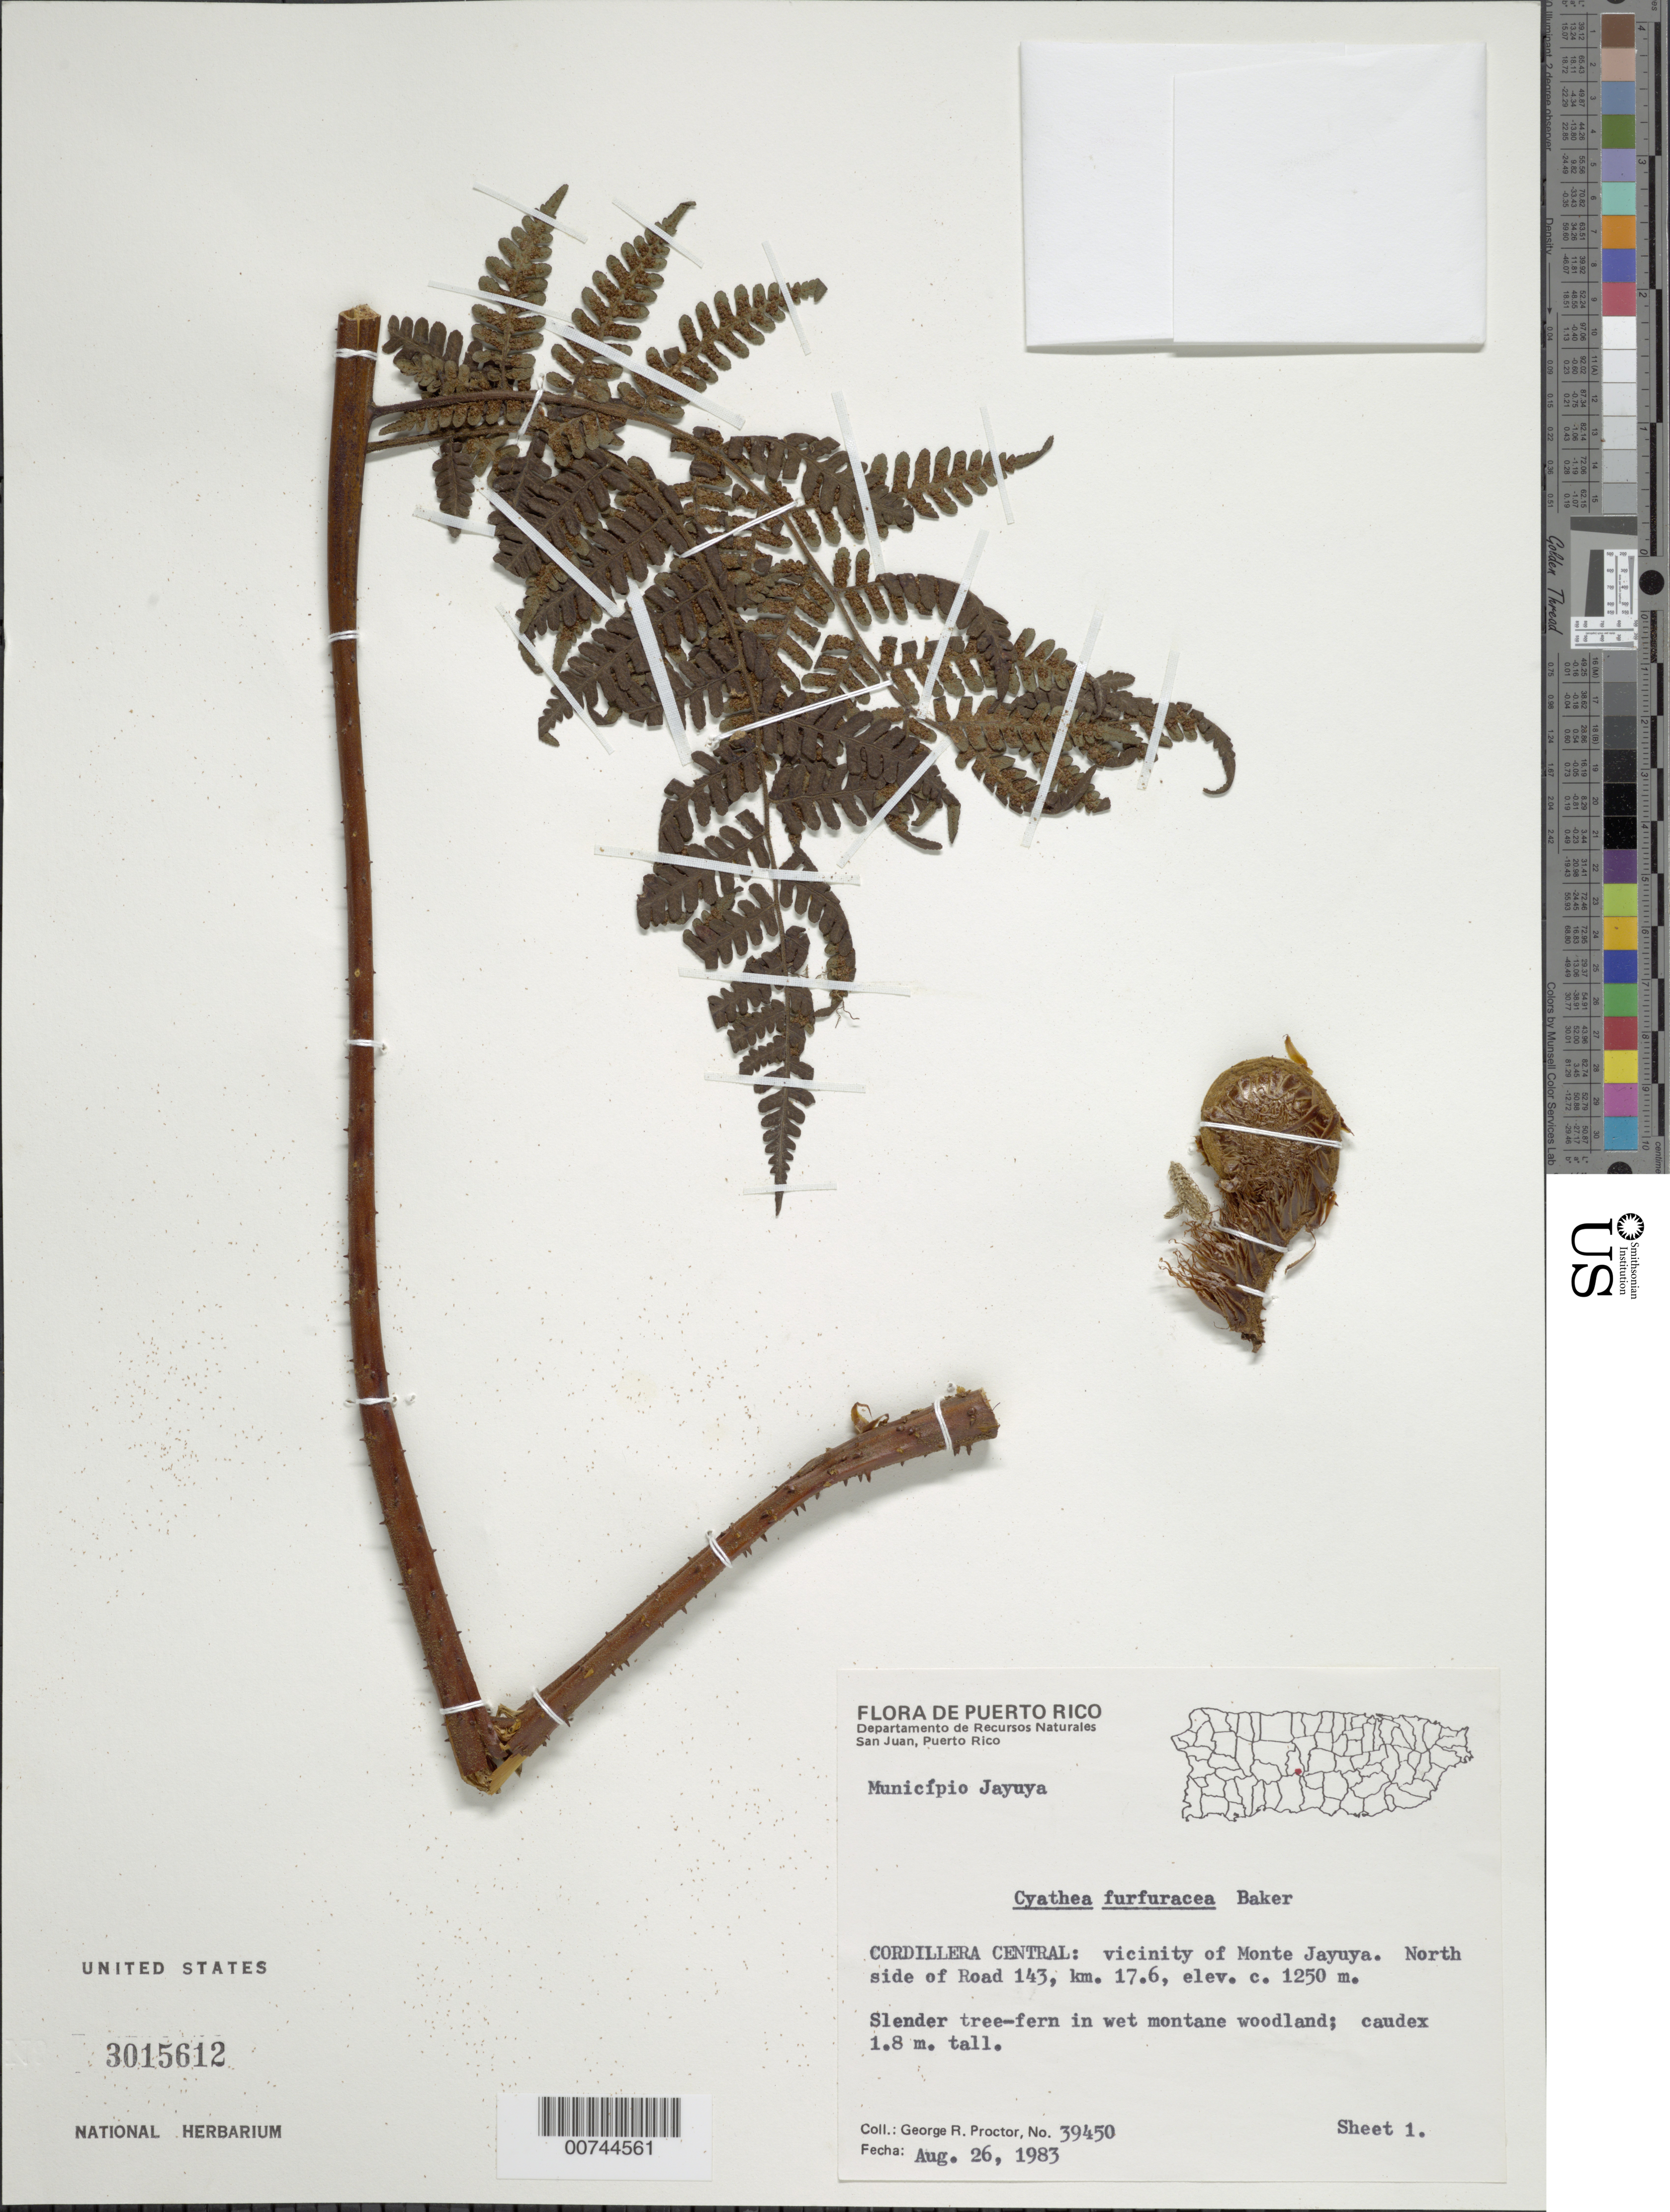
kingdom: Plantae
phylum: Tracheophyta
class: Polypodiopsida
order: Cyatheales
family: Cyatheaceae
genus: Cyathea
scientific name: Cyathea furfuracea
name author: Christ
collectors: G. R. Proctor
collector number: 39450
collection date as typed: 26 Aug 1983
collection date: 1983-08-26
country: Puerto Rico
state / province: Jayuya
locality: Cordillera Central: vicinity of Monte Jayuya. North side of Road 143, km 17.6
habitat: Slender tree-fern in wet montane woodland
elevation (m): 1250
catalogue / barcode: US 3015612